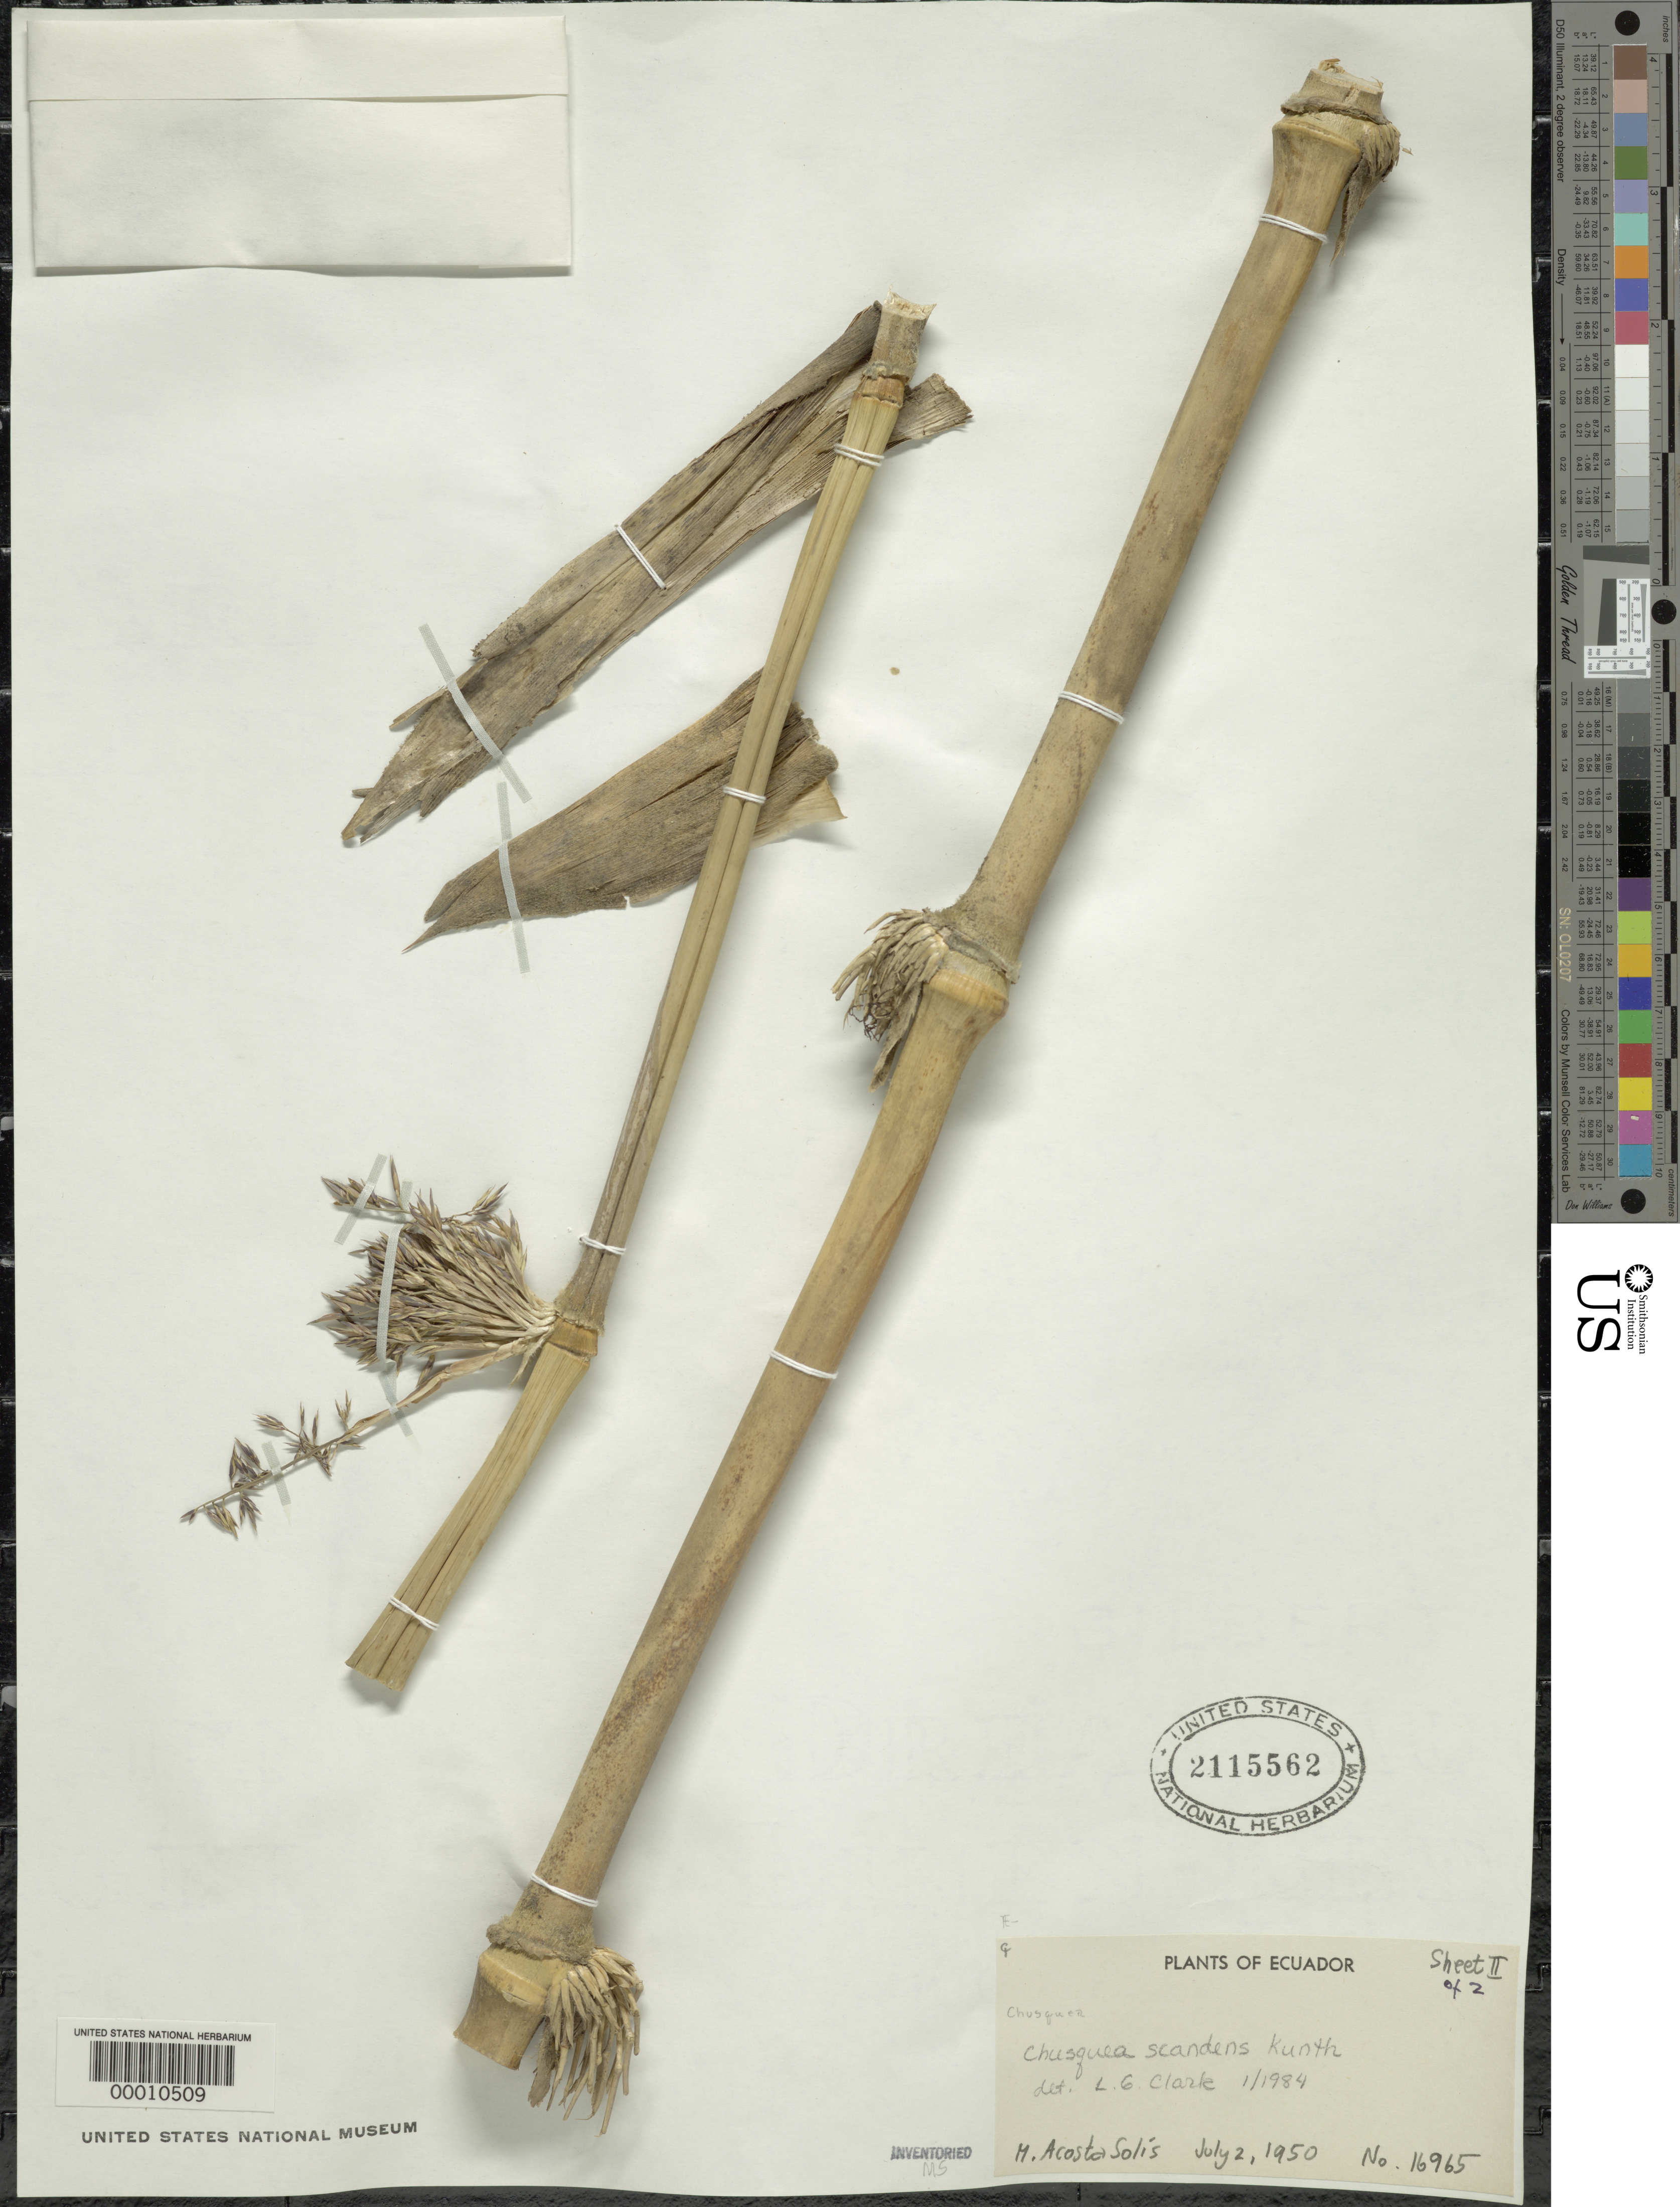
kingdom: Plantae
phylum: Tracheophyta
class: Liliopsida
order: Poales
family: Poaceae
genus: Chusquea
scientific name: Chusquea scandens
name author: Kunth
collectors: M. Acosta Solis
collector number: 16965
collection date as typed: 02 Jul 1950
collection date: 1950-07-02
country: Ecuador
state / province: Cañar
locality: SotoBosque de la Hda. Shical, Tipococha, Interandina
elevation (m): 3000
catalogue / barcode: US 2115562